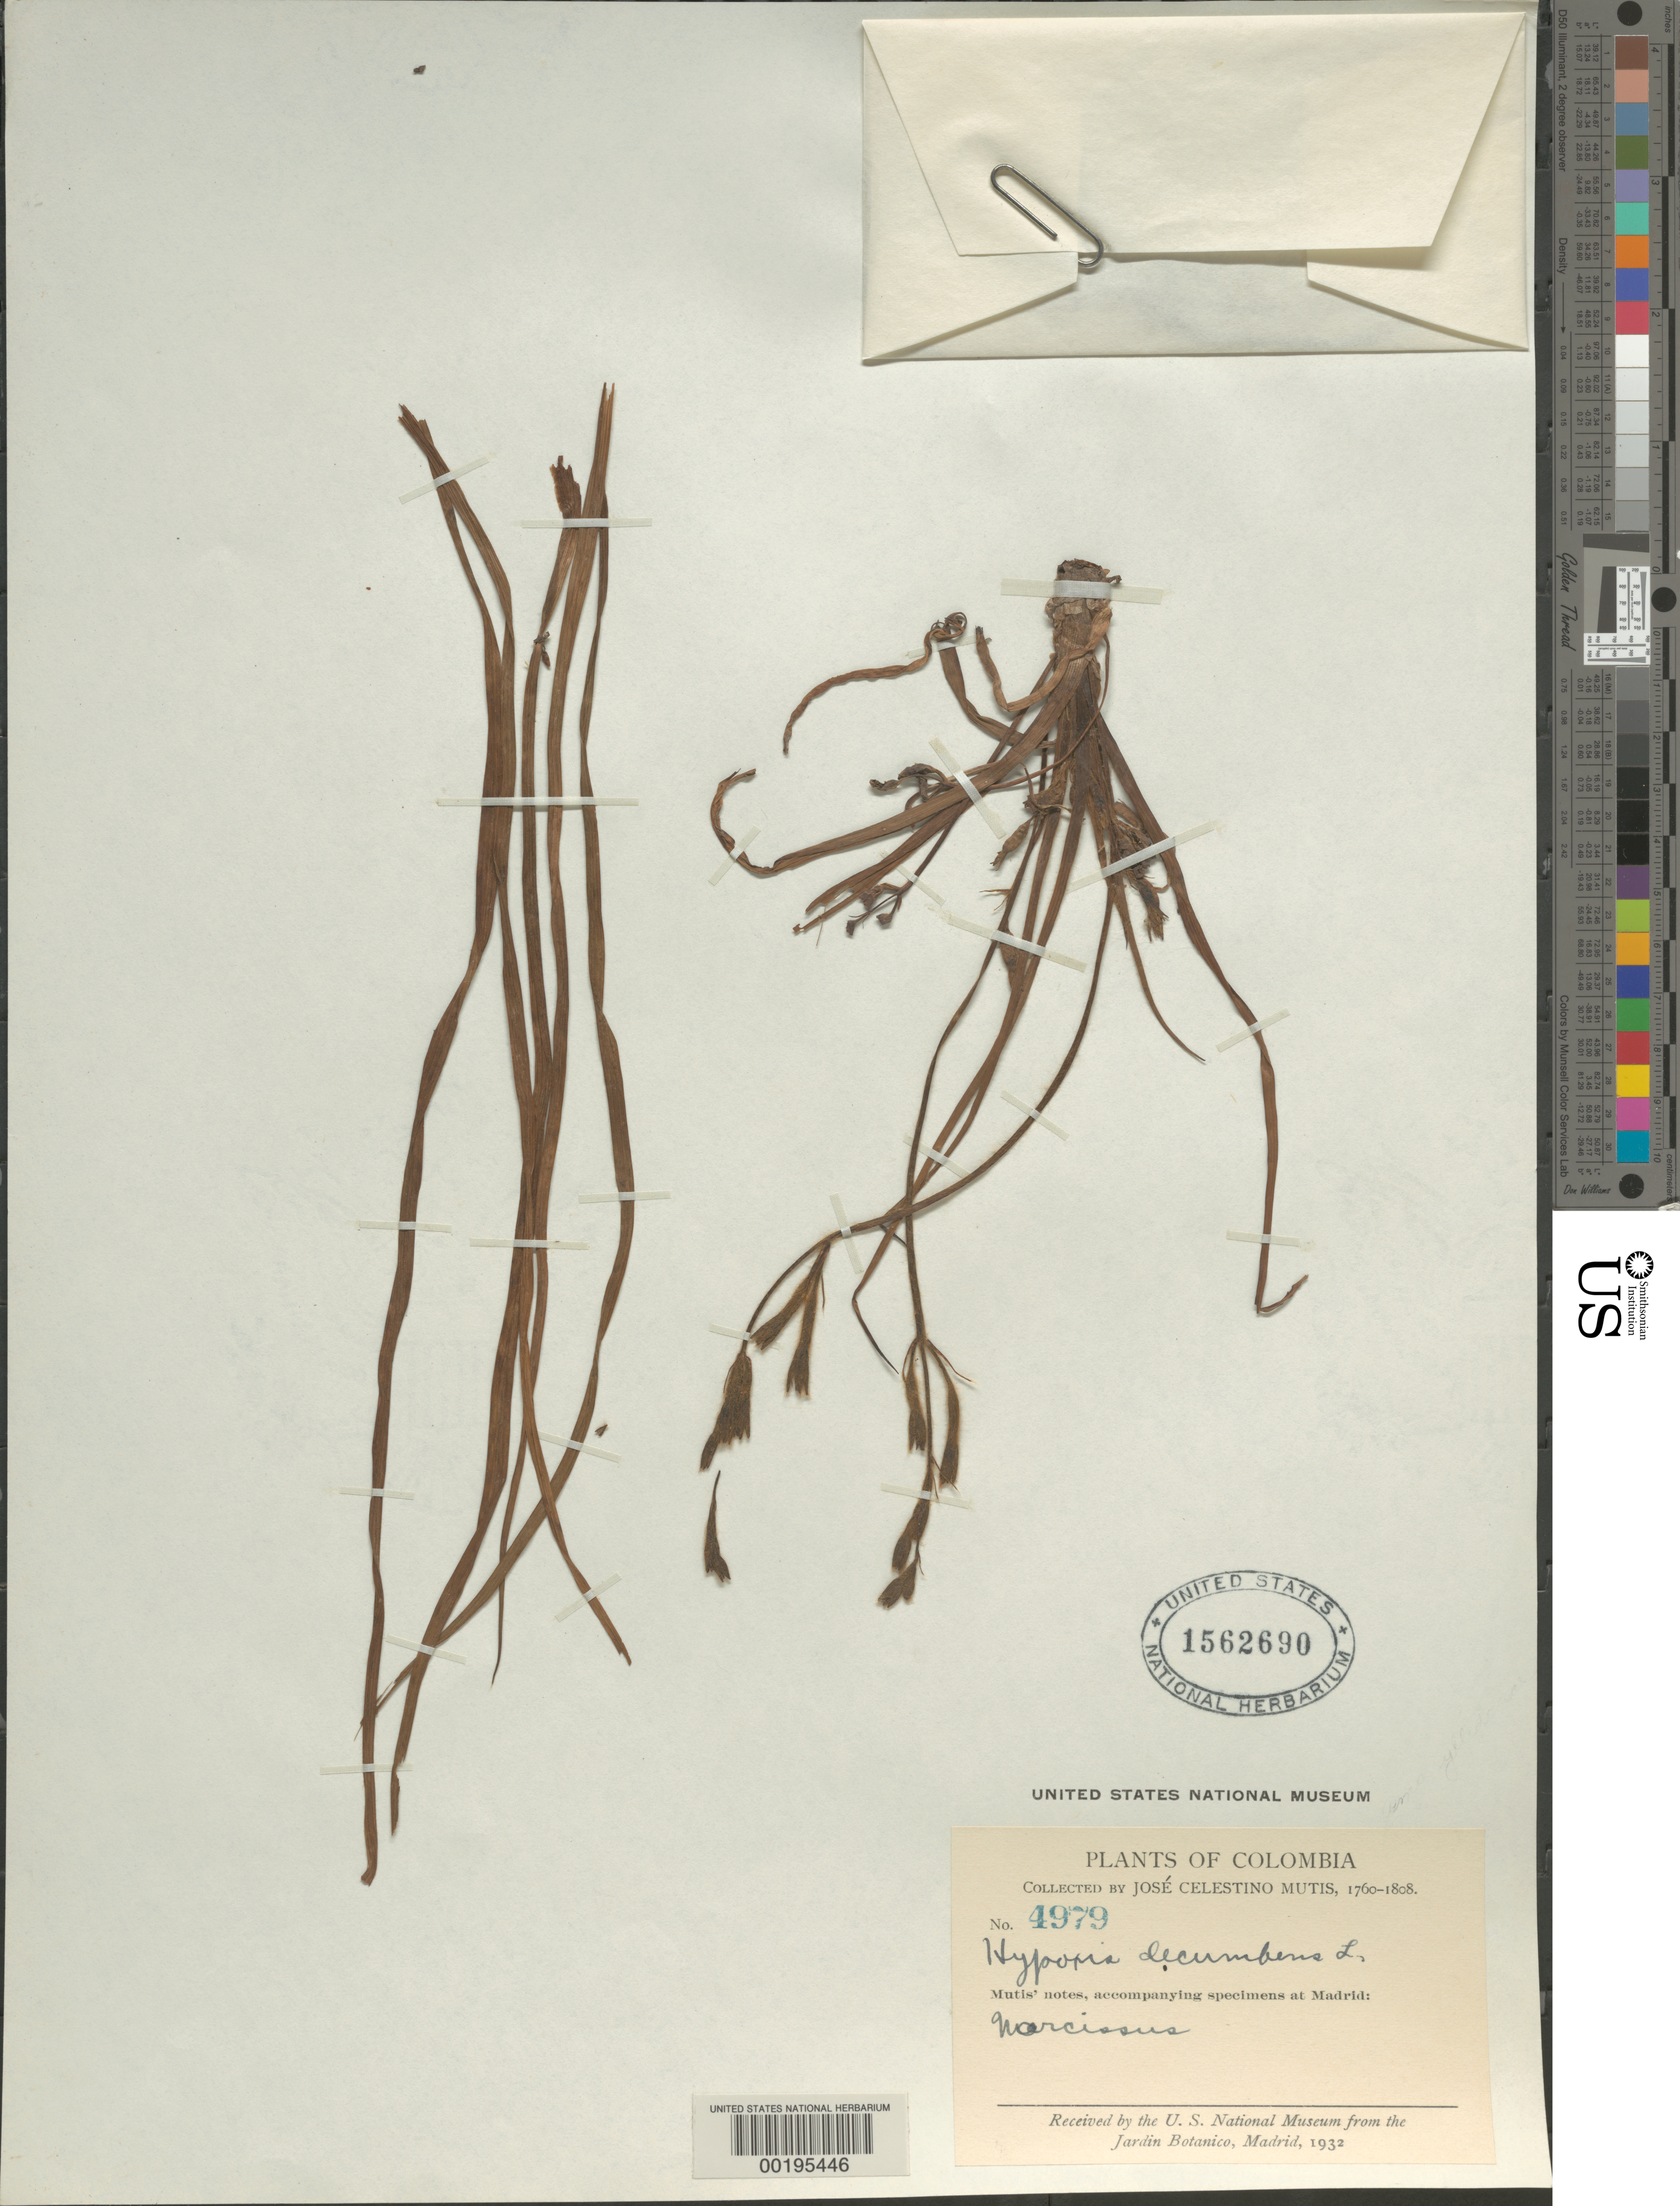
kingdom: Plantae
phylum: Tracheophyta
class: Liliopsida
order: Asparagales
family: Hypoxidaceae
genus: Hypoxis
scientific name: Hypoxis decumbens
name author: L.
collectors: J. C. B. Mutis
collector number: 4979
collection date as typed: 1760 to -- -- 1808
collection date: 1760/1808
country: Colombia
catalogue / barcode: US 1562690